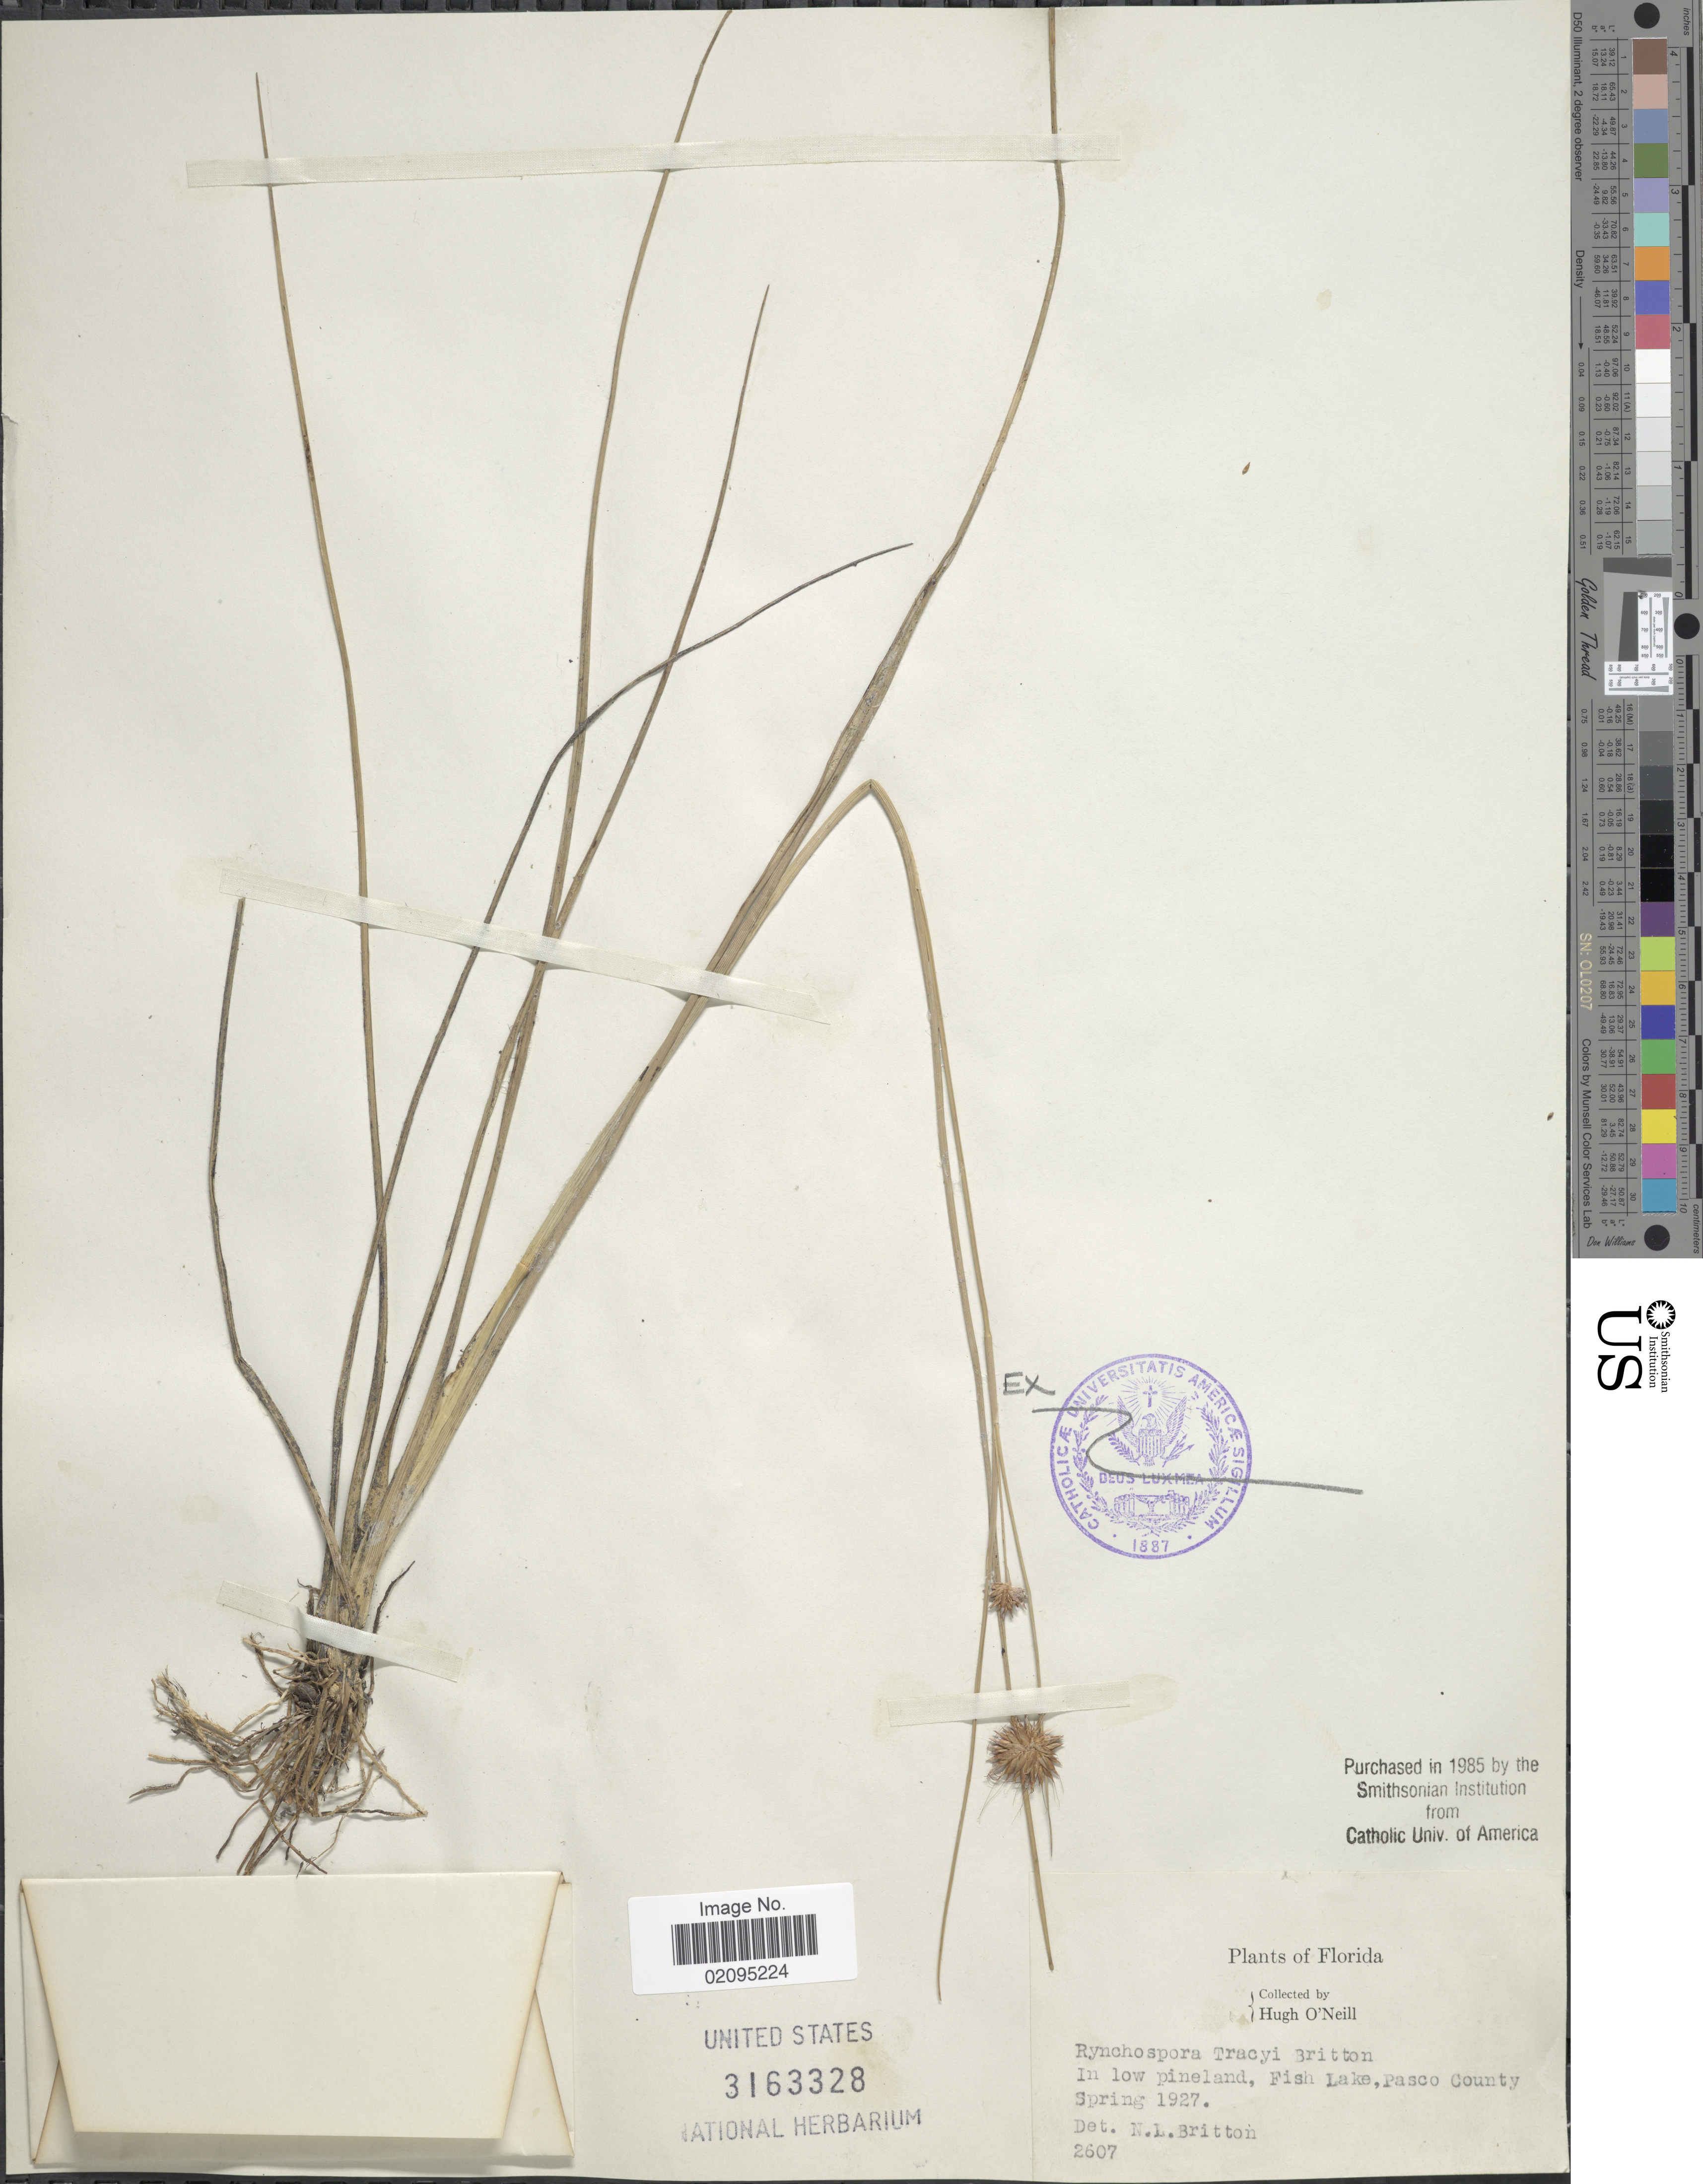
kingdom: Plantae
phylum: Tracheophyta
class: Liliopsida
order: Poales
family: Cyperaceae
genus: Rhynchospora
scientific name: Rhynchospora tracyi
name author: Britton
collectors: H. O'Neill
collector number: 2607?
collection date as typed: Spring 1927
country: United States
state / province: Florida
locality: In low pineland, Fish Lake, Pasco County.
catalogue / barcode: US 3163328